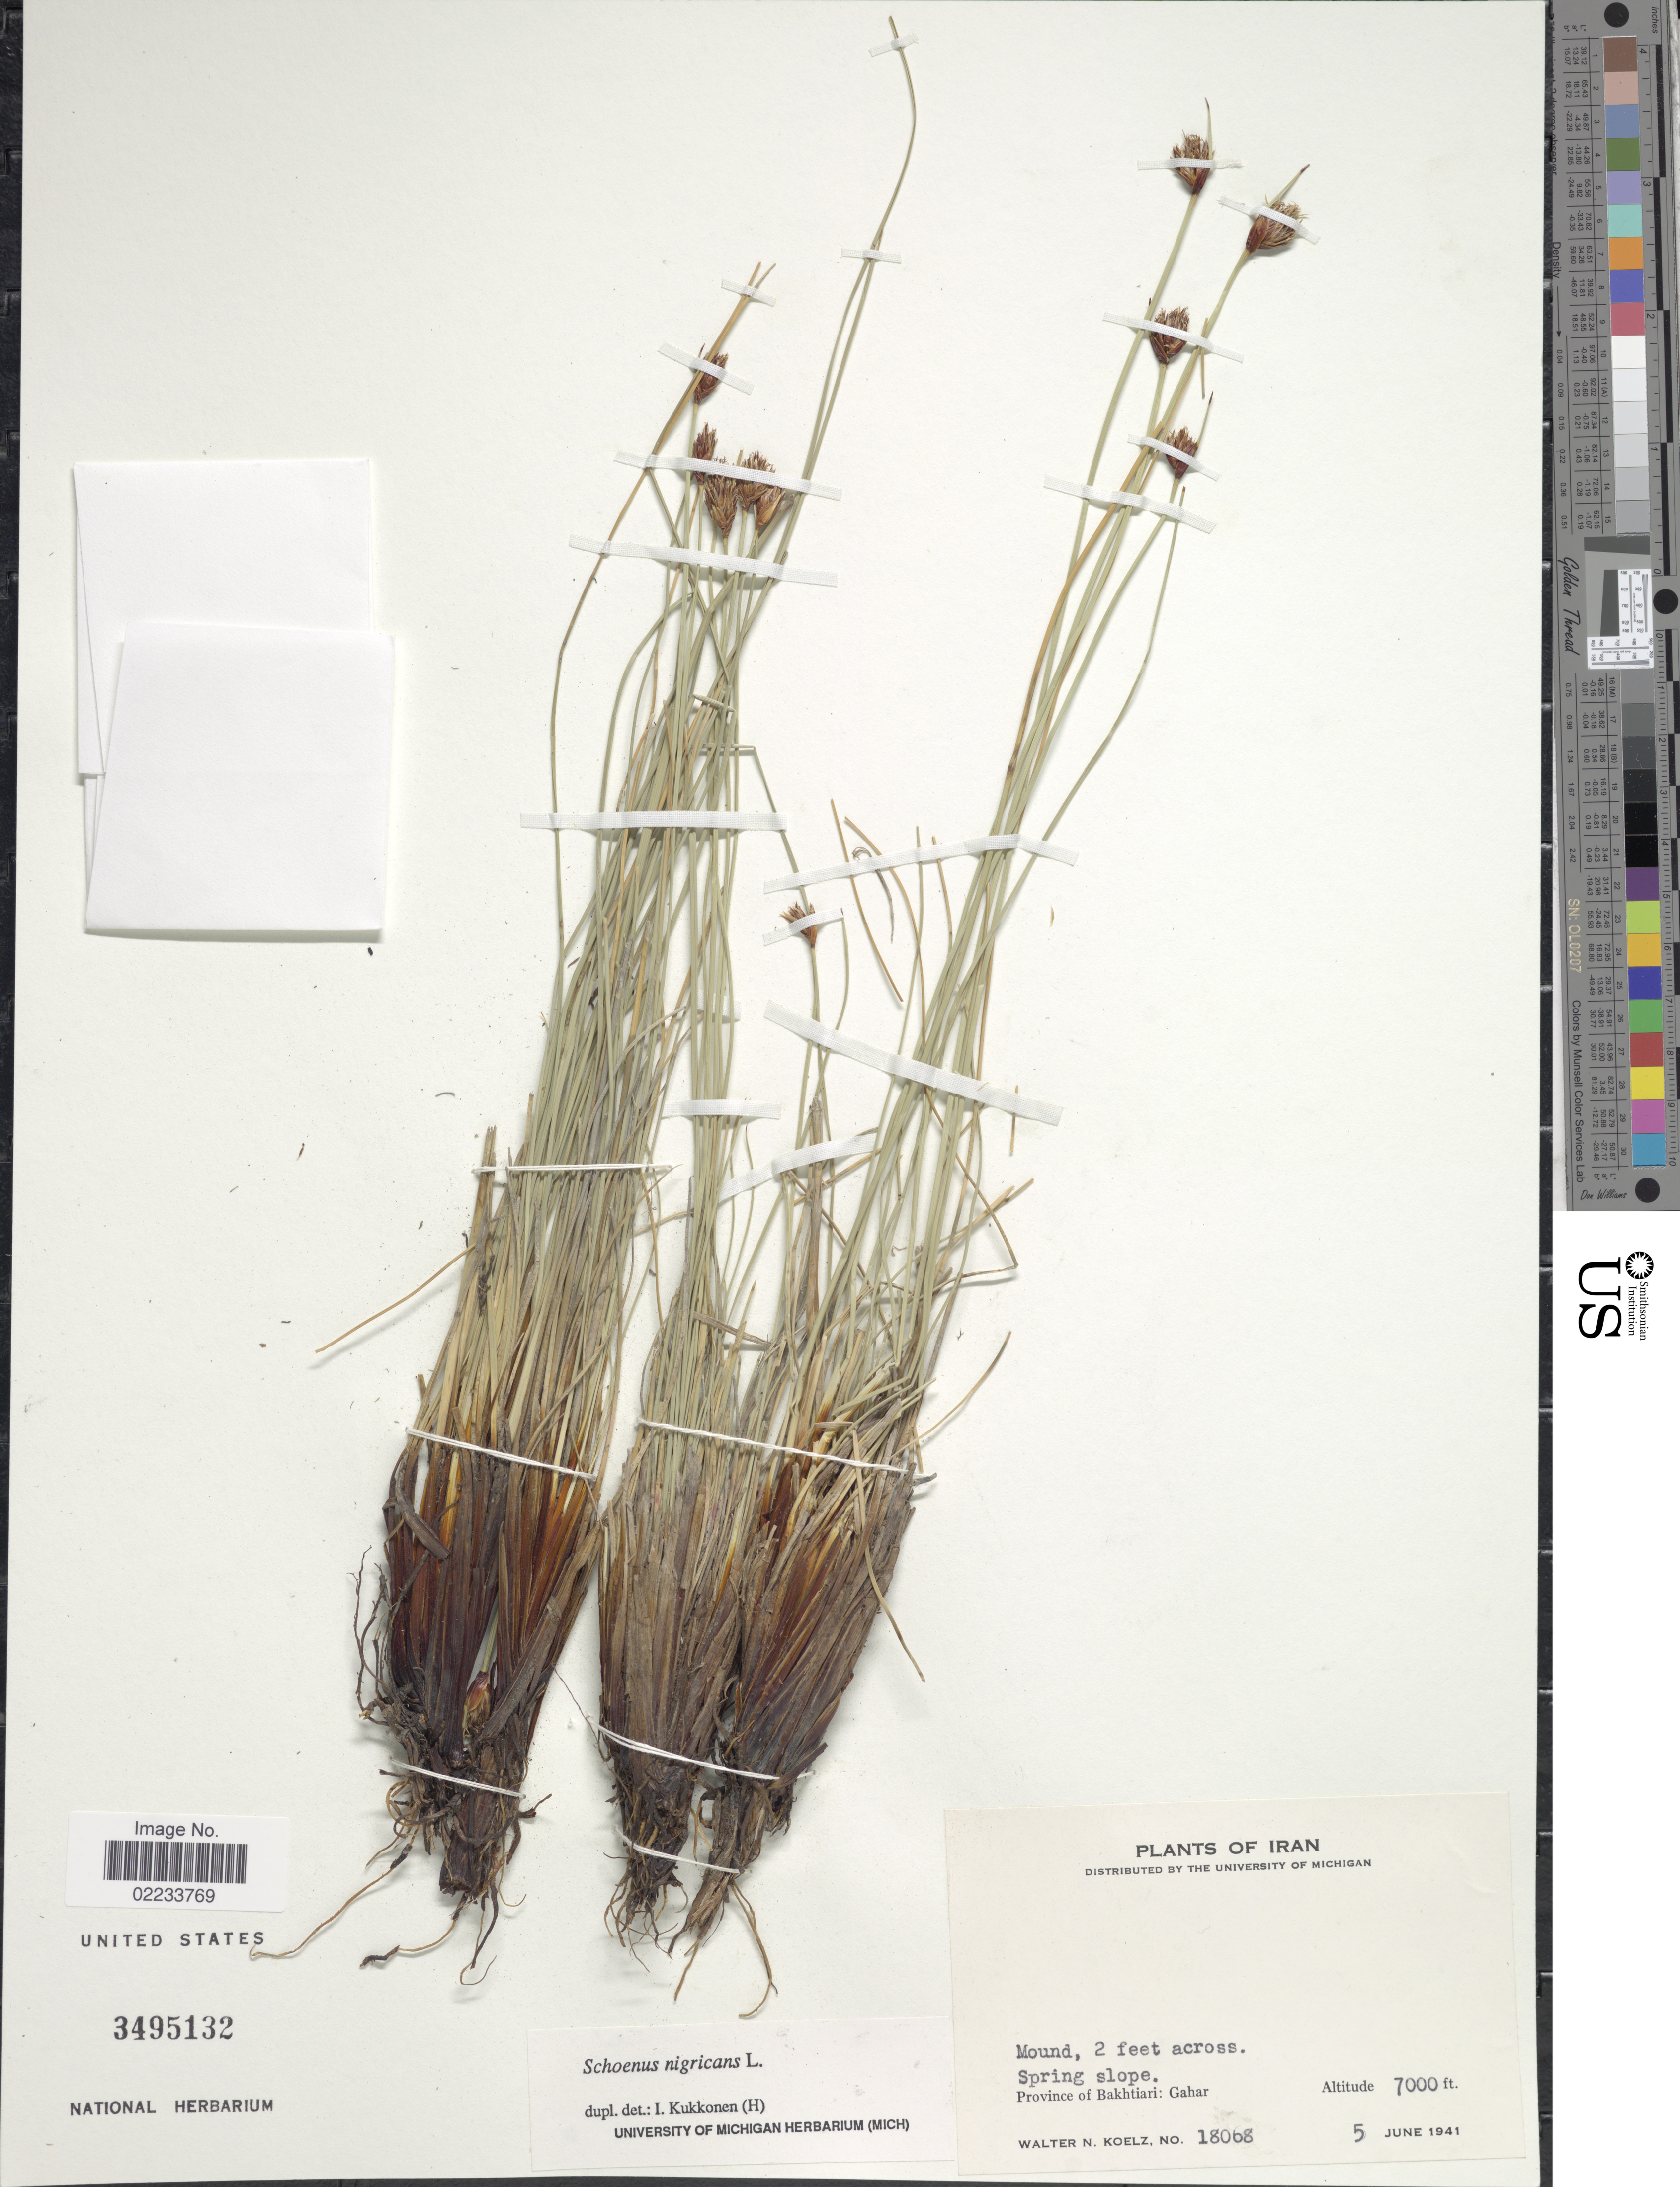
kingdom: Plantae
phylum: Tracheophyta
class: Liliopsida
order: Poales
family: Cyperaceae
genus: Schoenus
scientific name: Schoenus nigricans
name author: L.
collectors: W. N. Koelz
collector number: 18068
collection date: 1941-06-05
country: Iran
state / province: Chahar Mahaal and Bakhtiari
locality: Spring slope, Province of Bakhtiari: Gahar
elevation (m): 2134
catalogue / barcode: US 3495132